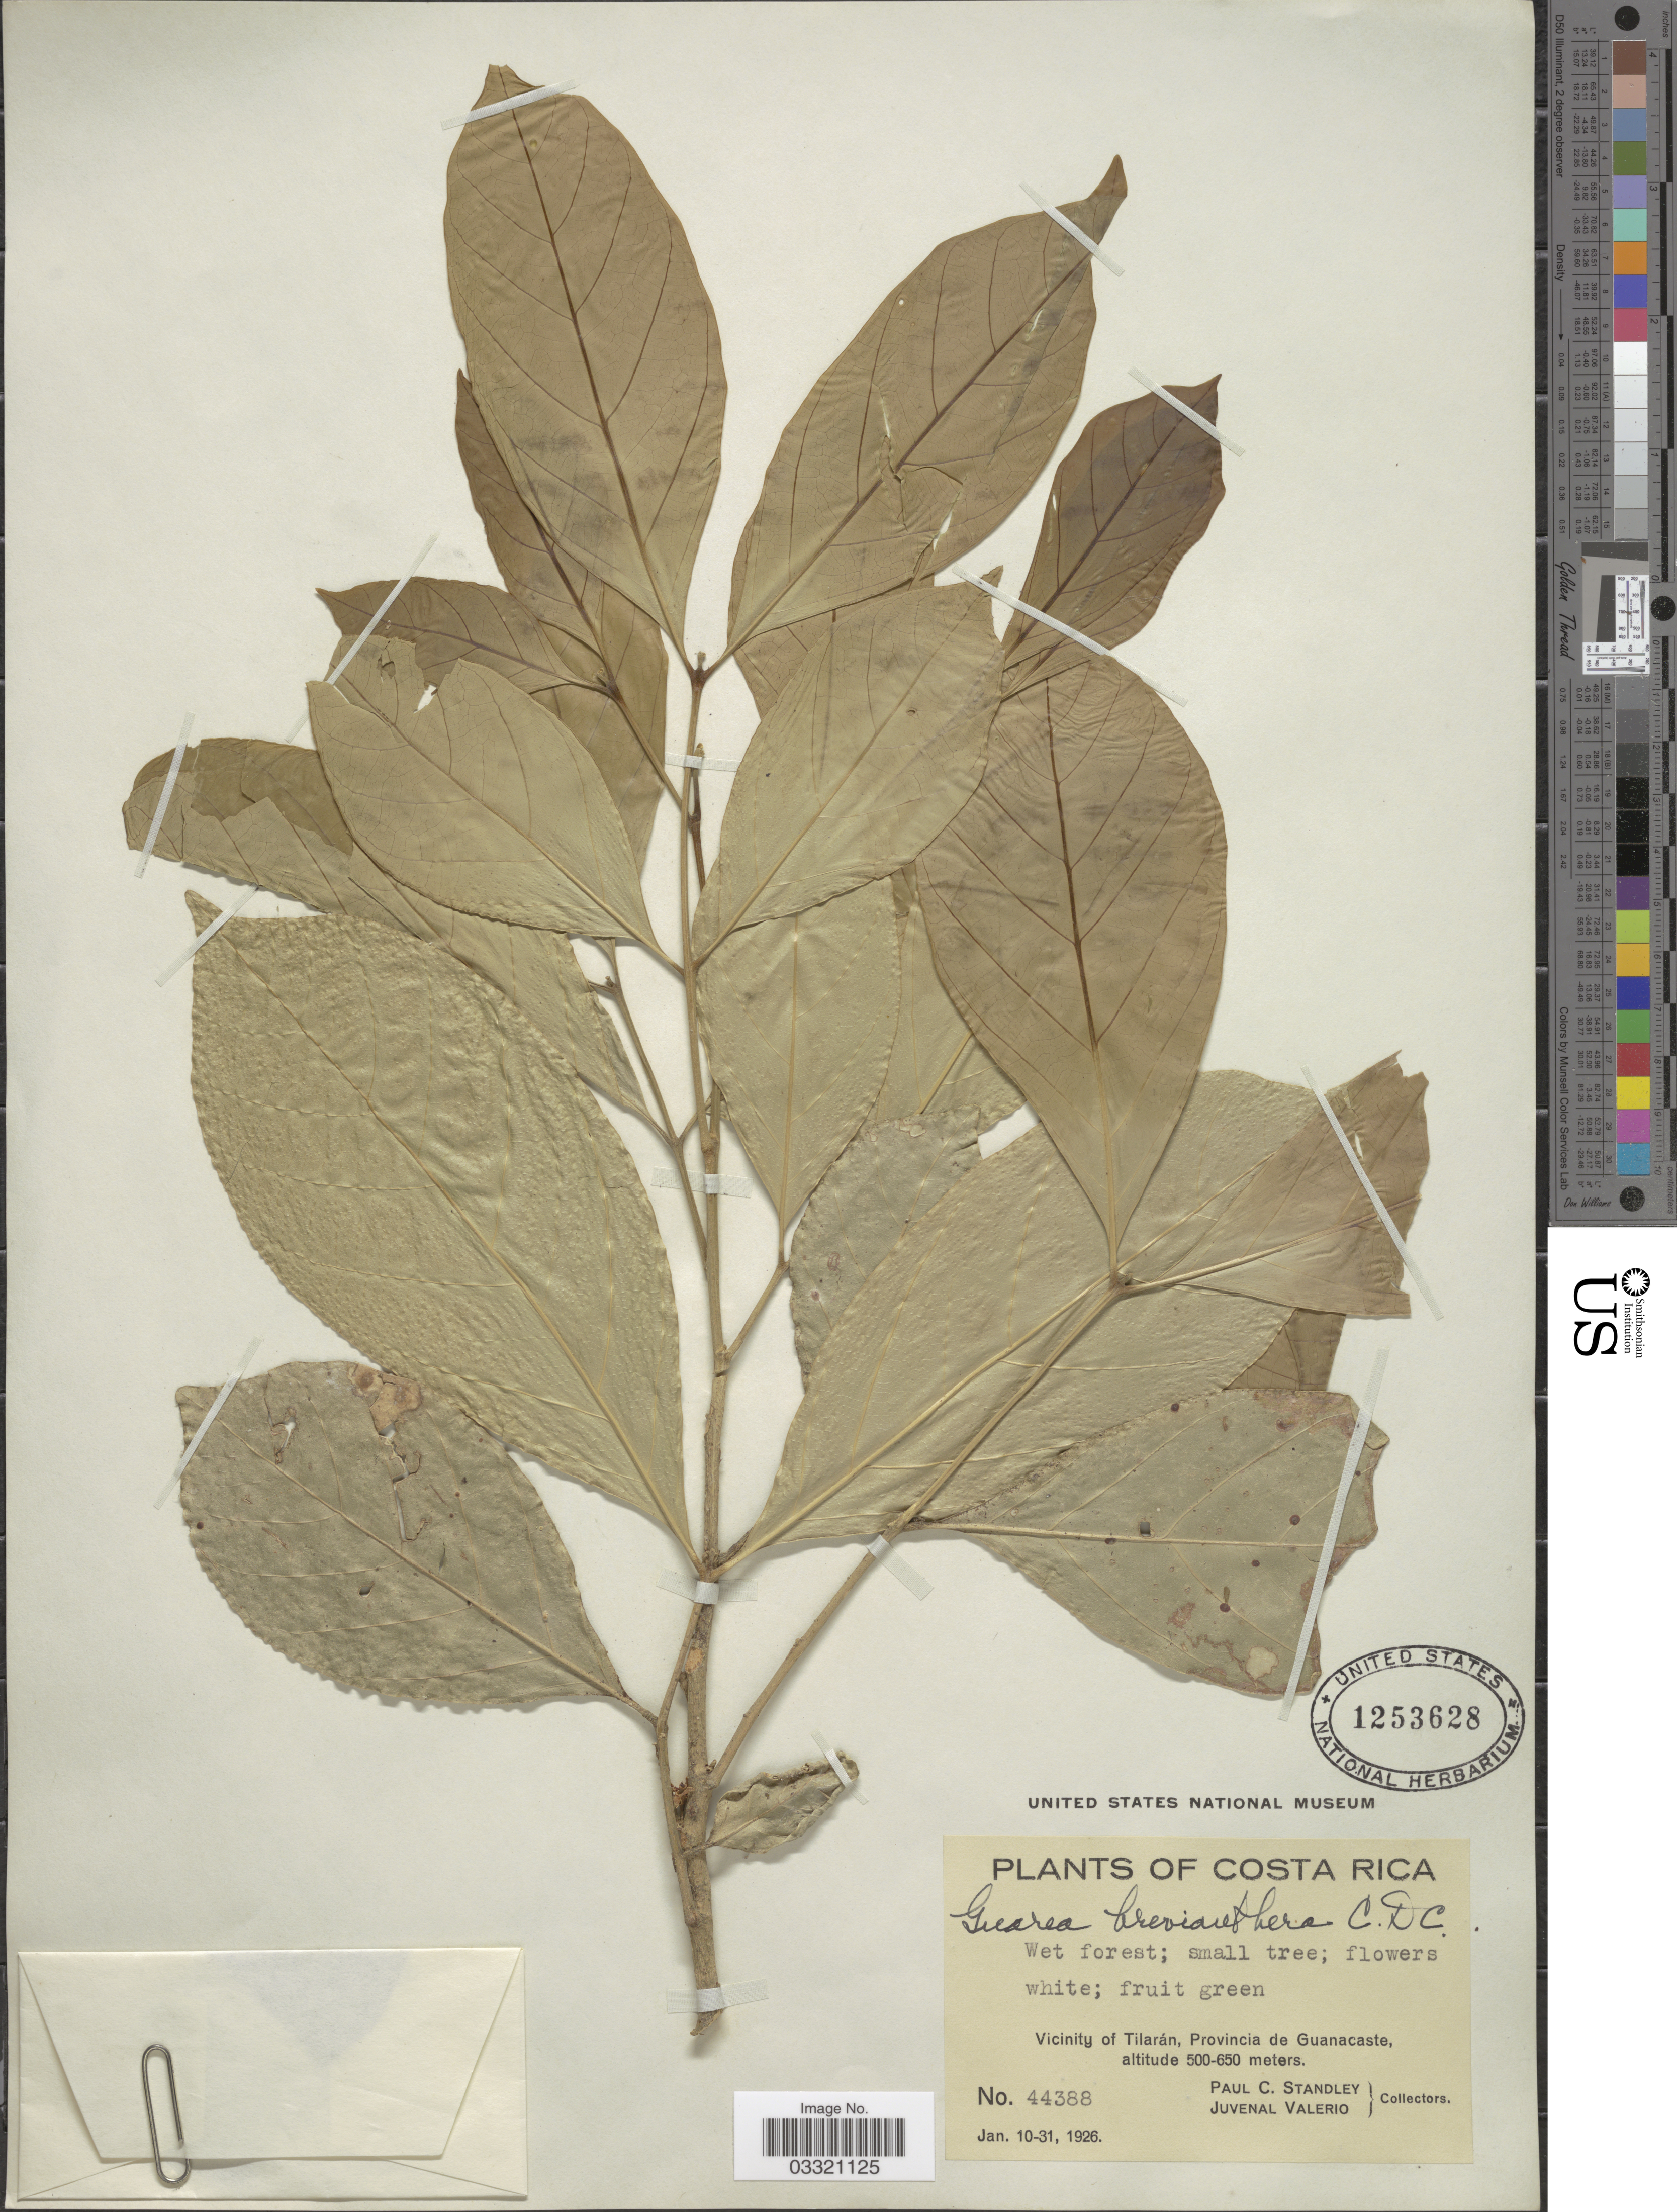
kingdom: Plantae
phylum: Tracheophyta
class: Magnoliopsida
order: Sapindales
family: Meliaceae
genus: Guarea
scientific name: Guarea brevianthera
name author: C. DC.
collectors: P. C. Standley & J. Valerio R.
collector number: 44388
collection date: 1926-01-10/1926-01-31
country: Costa Rica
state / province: Guanacaste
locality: Vicinity of Tilarán.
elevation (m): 500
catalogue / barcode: US 1253628